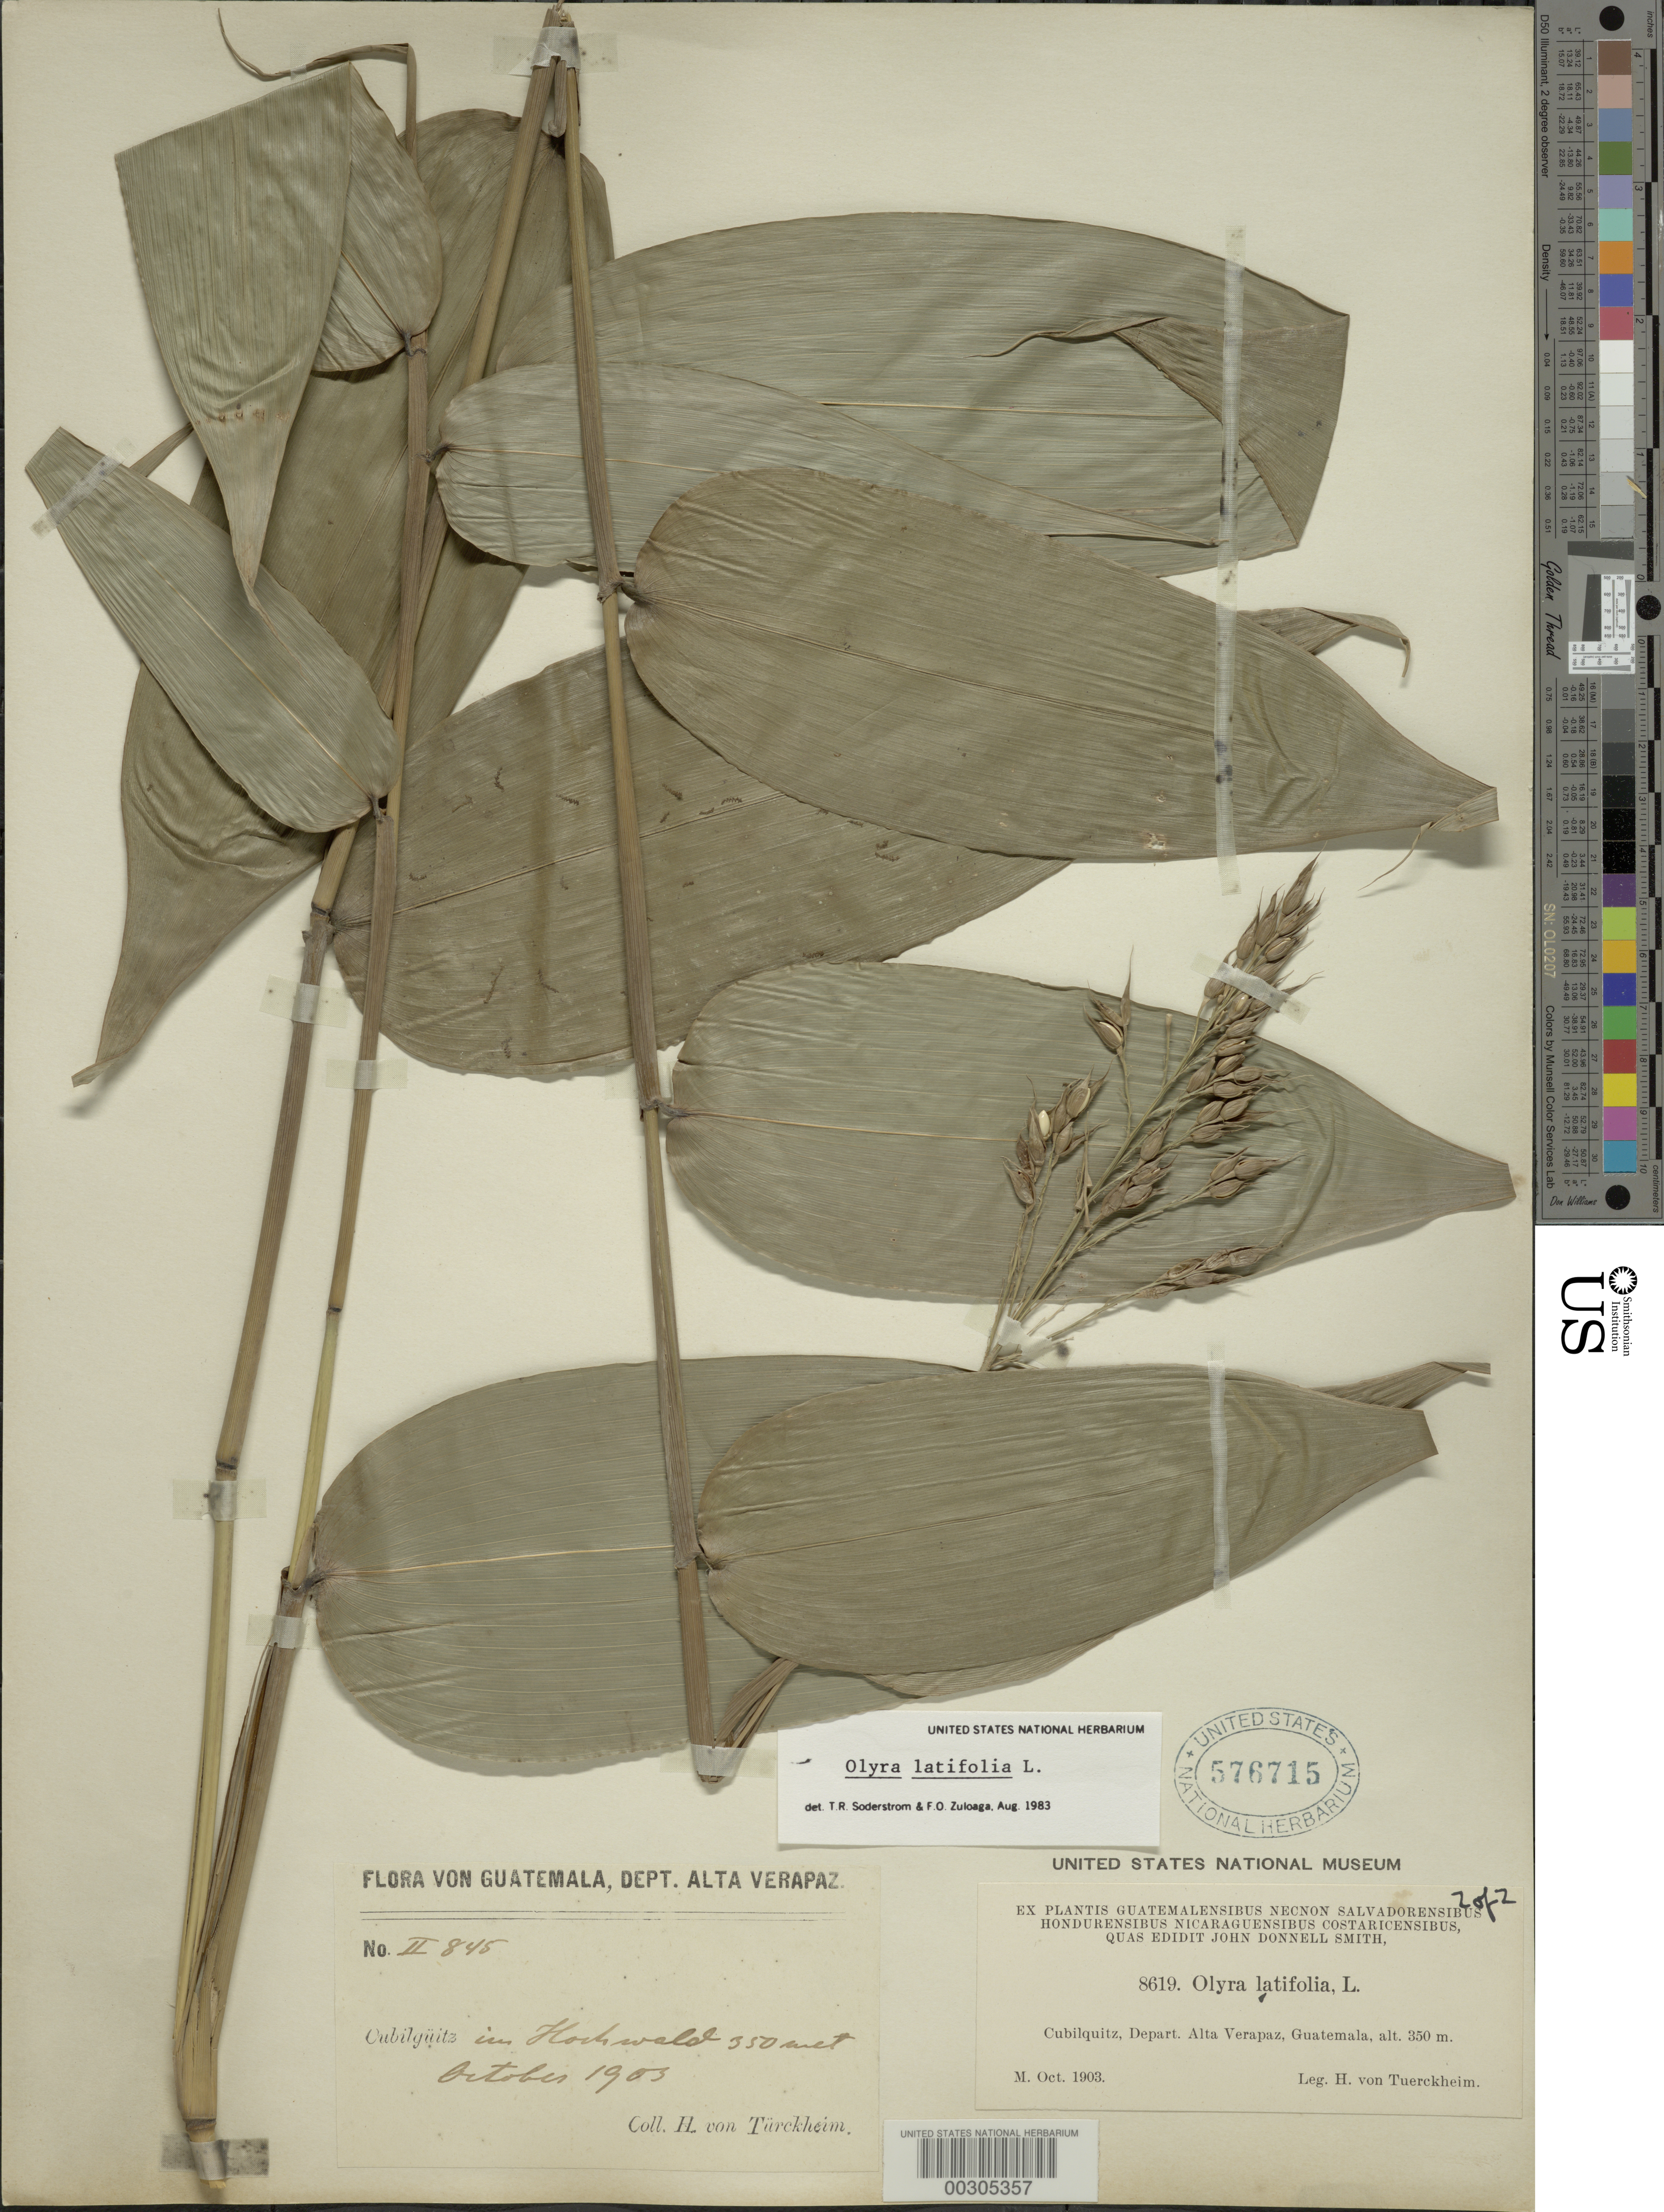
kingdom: Plantae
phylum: Tracheophyta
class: Liliopsida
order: Poales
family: Poaceae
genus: Olyra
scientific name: Olyra latifolia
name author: L.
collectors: H. von Türckheim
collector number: Ii-845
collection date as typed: Oct 1903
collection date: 1903-10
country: Guatemala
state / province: Alta Verapaz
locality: Cubilquitz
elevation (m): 350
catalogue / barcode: US 576715